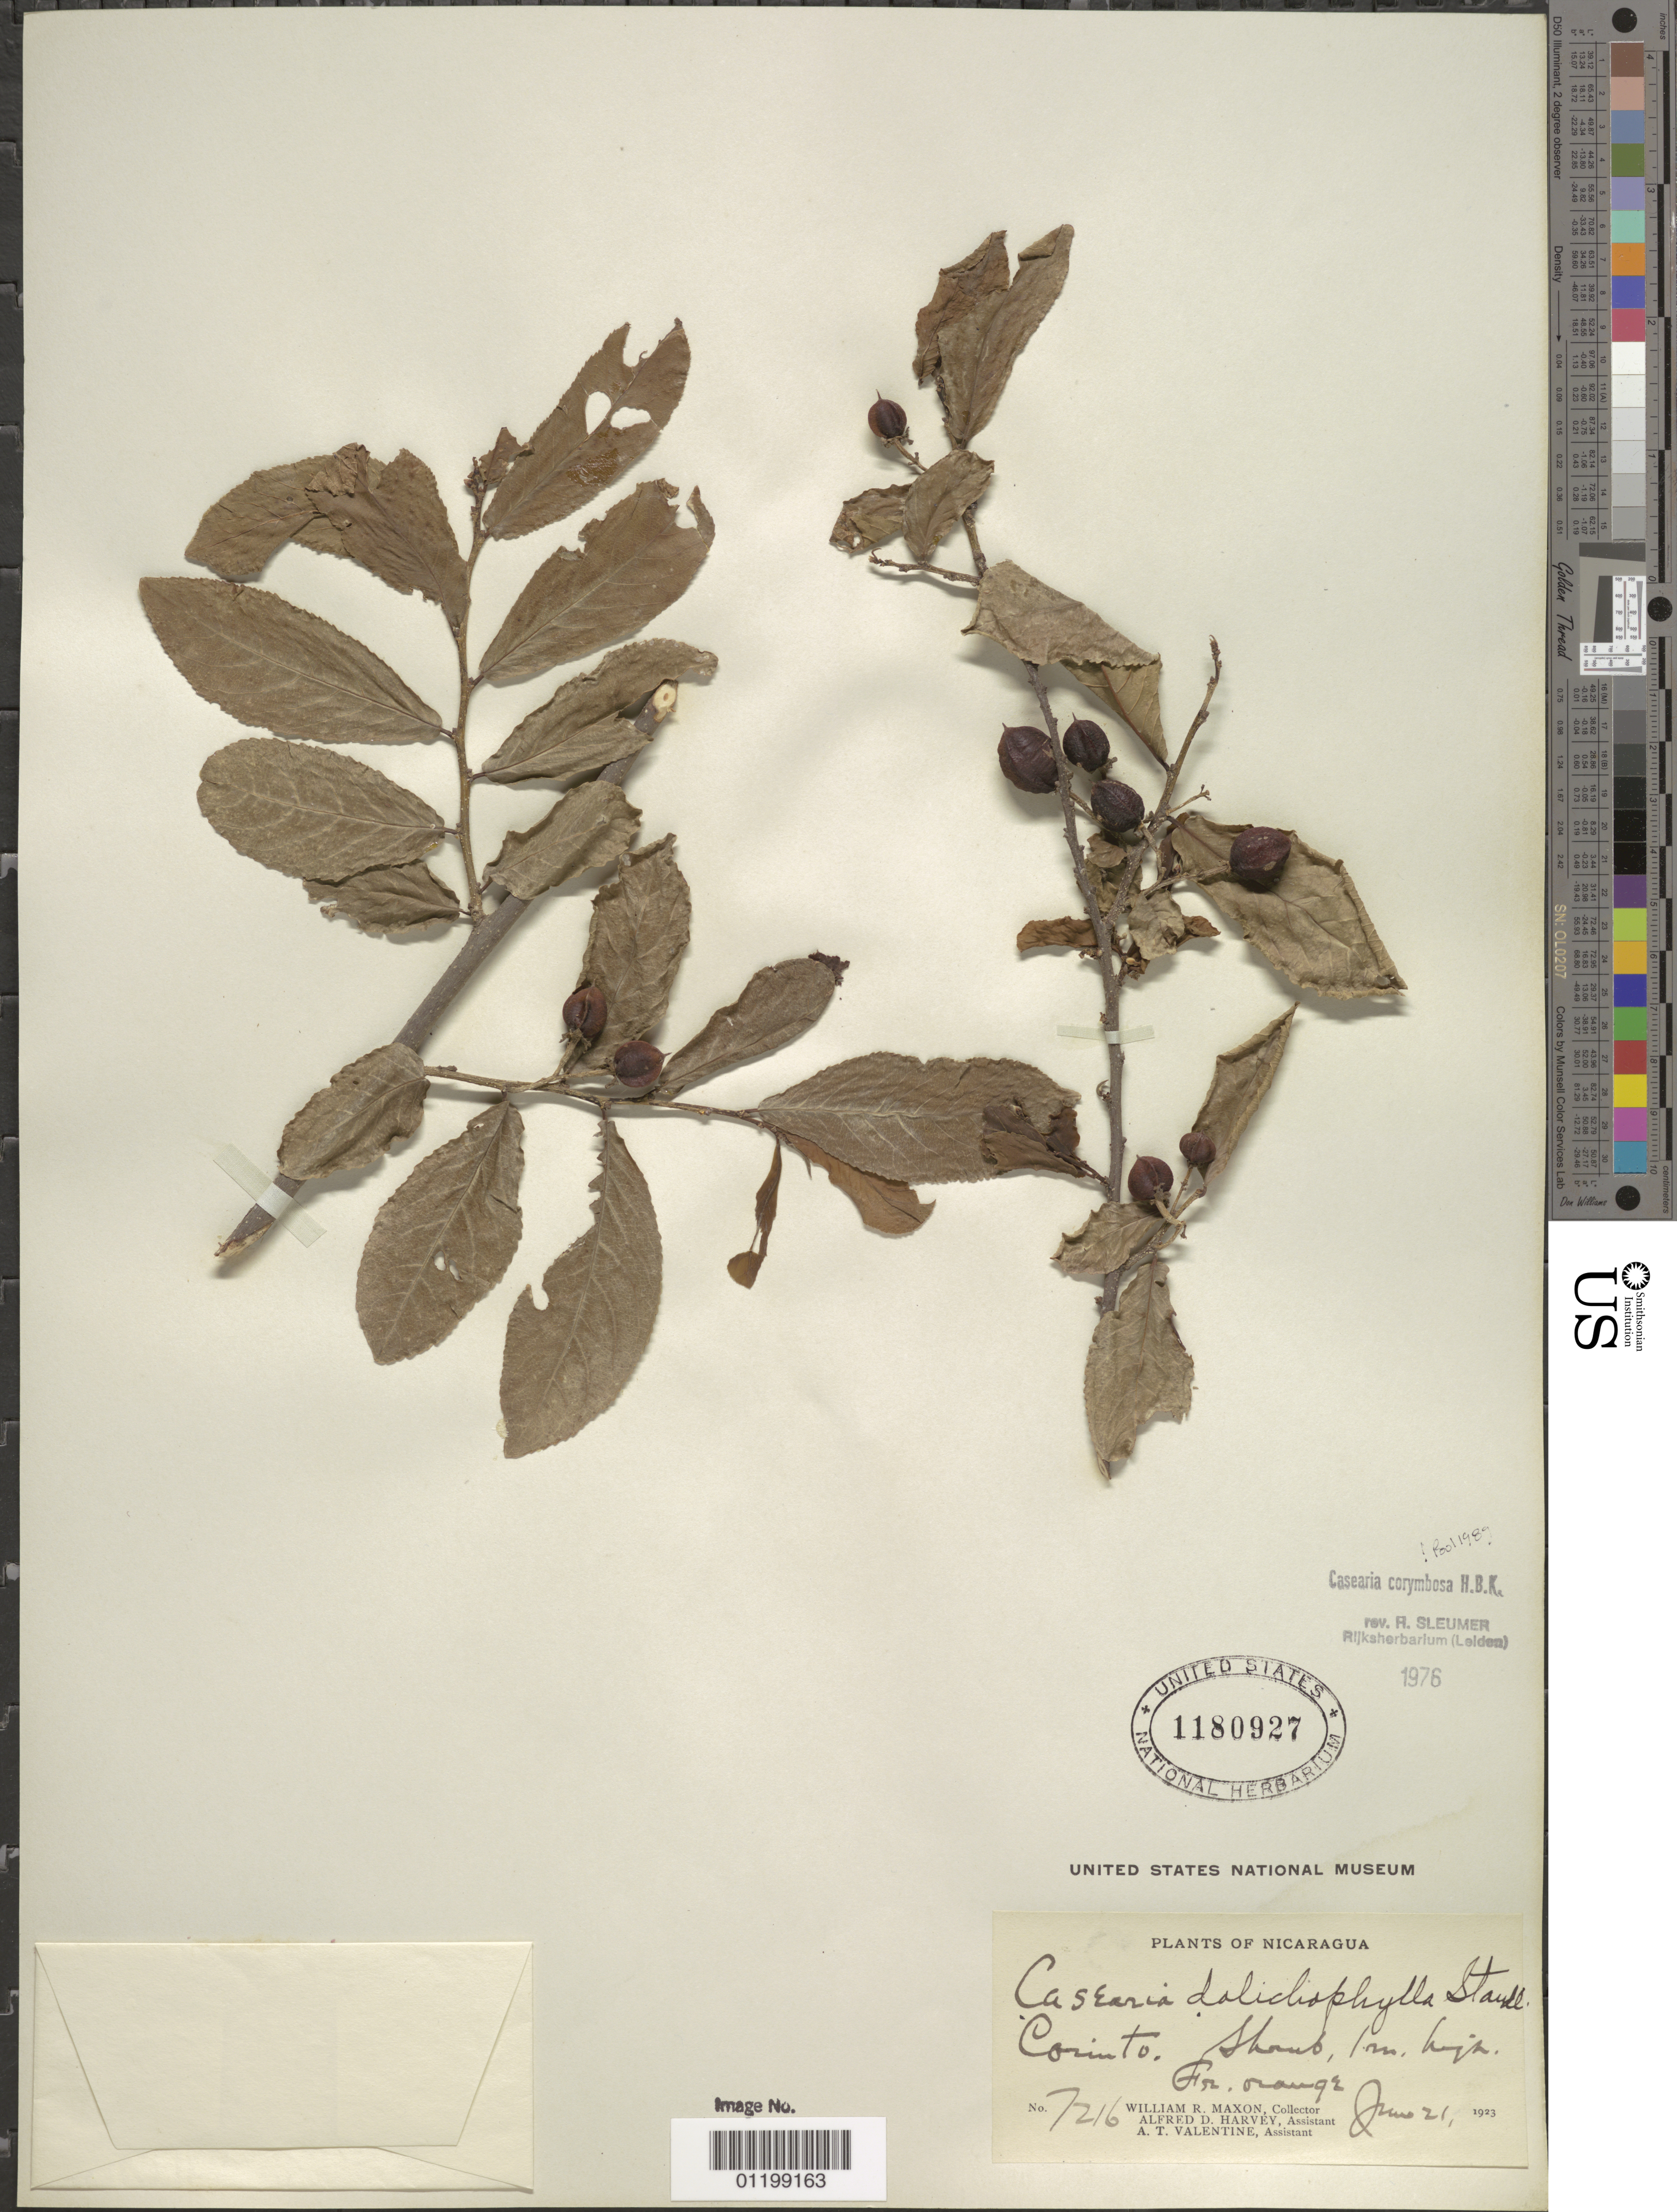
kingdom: Plantae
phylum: Tracheophyta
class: Magnoliopsida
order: Malpighiales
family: Salicaceae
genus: Casearia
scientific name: Casearia corymbosa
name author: Kunth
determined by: Sleumer, H. O.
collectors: W. R. Maxon, A. D. Harvey & A. Valentine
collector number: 7216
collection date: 1923-06-21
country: Nicaragua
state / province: Chinandega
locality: Corinto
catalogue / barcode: US 1180927